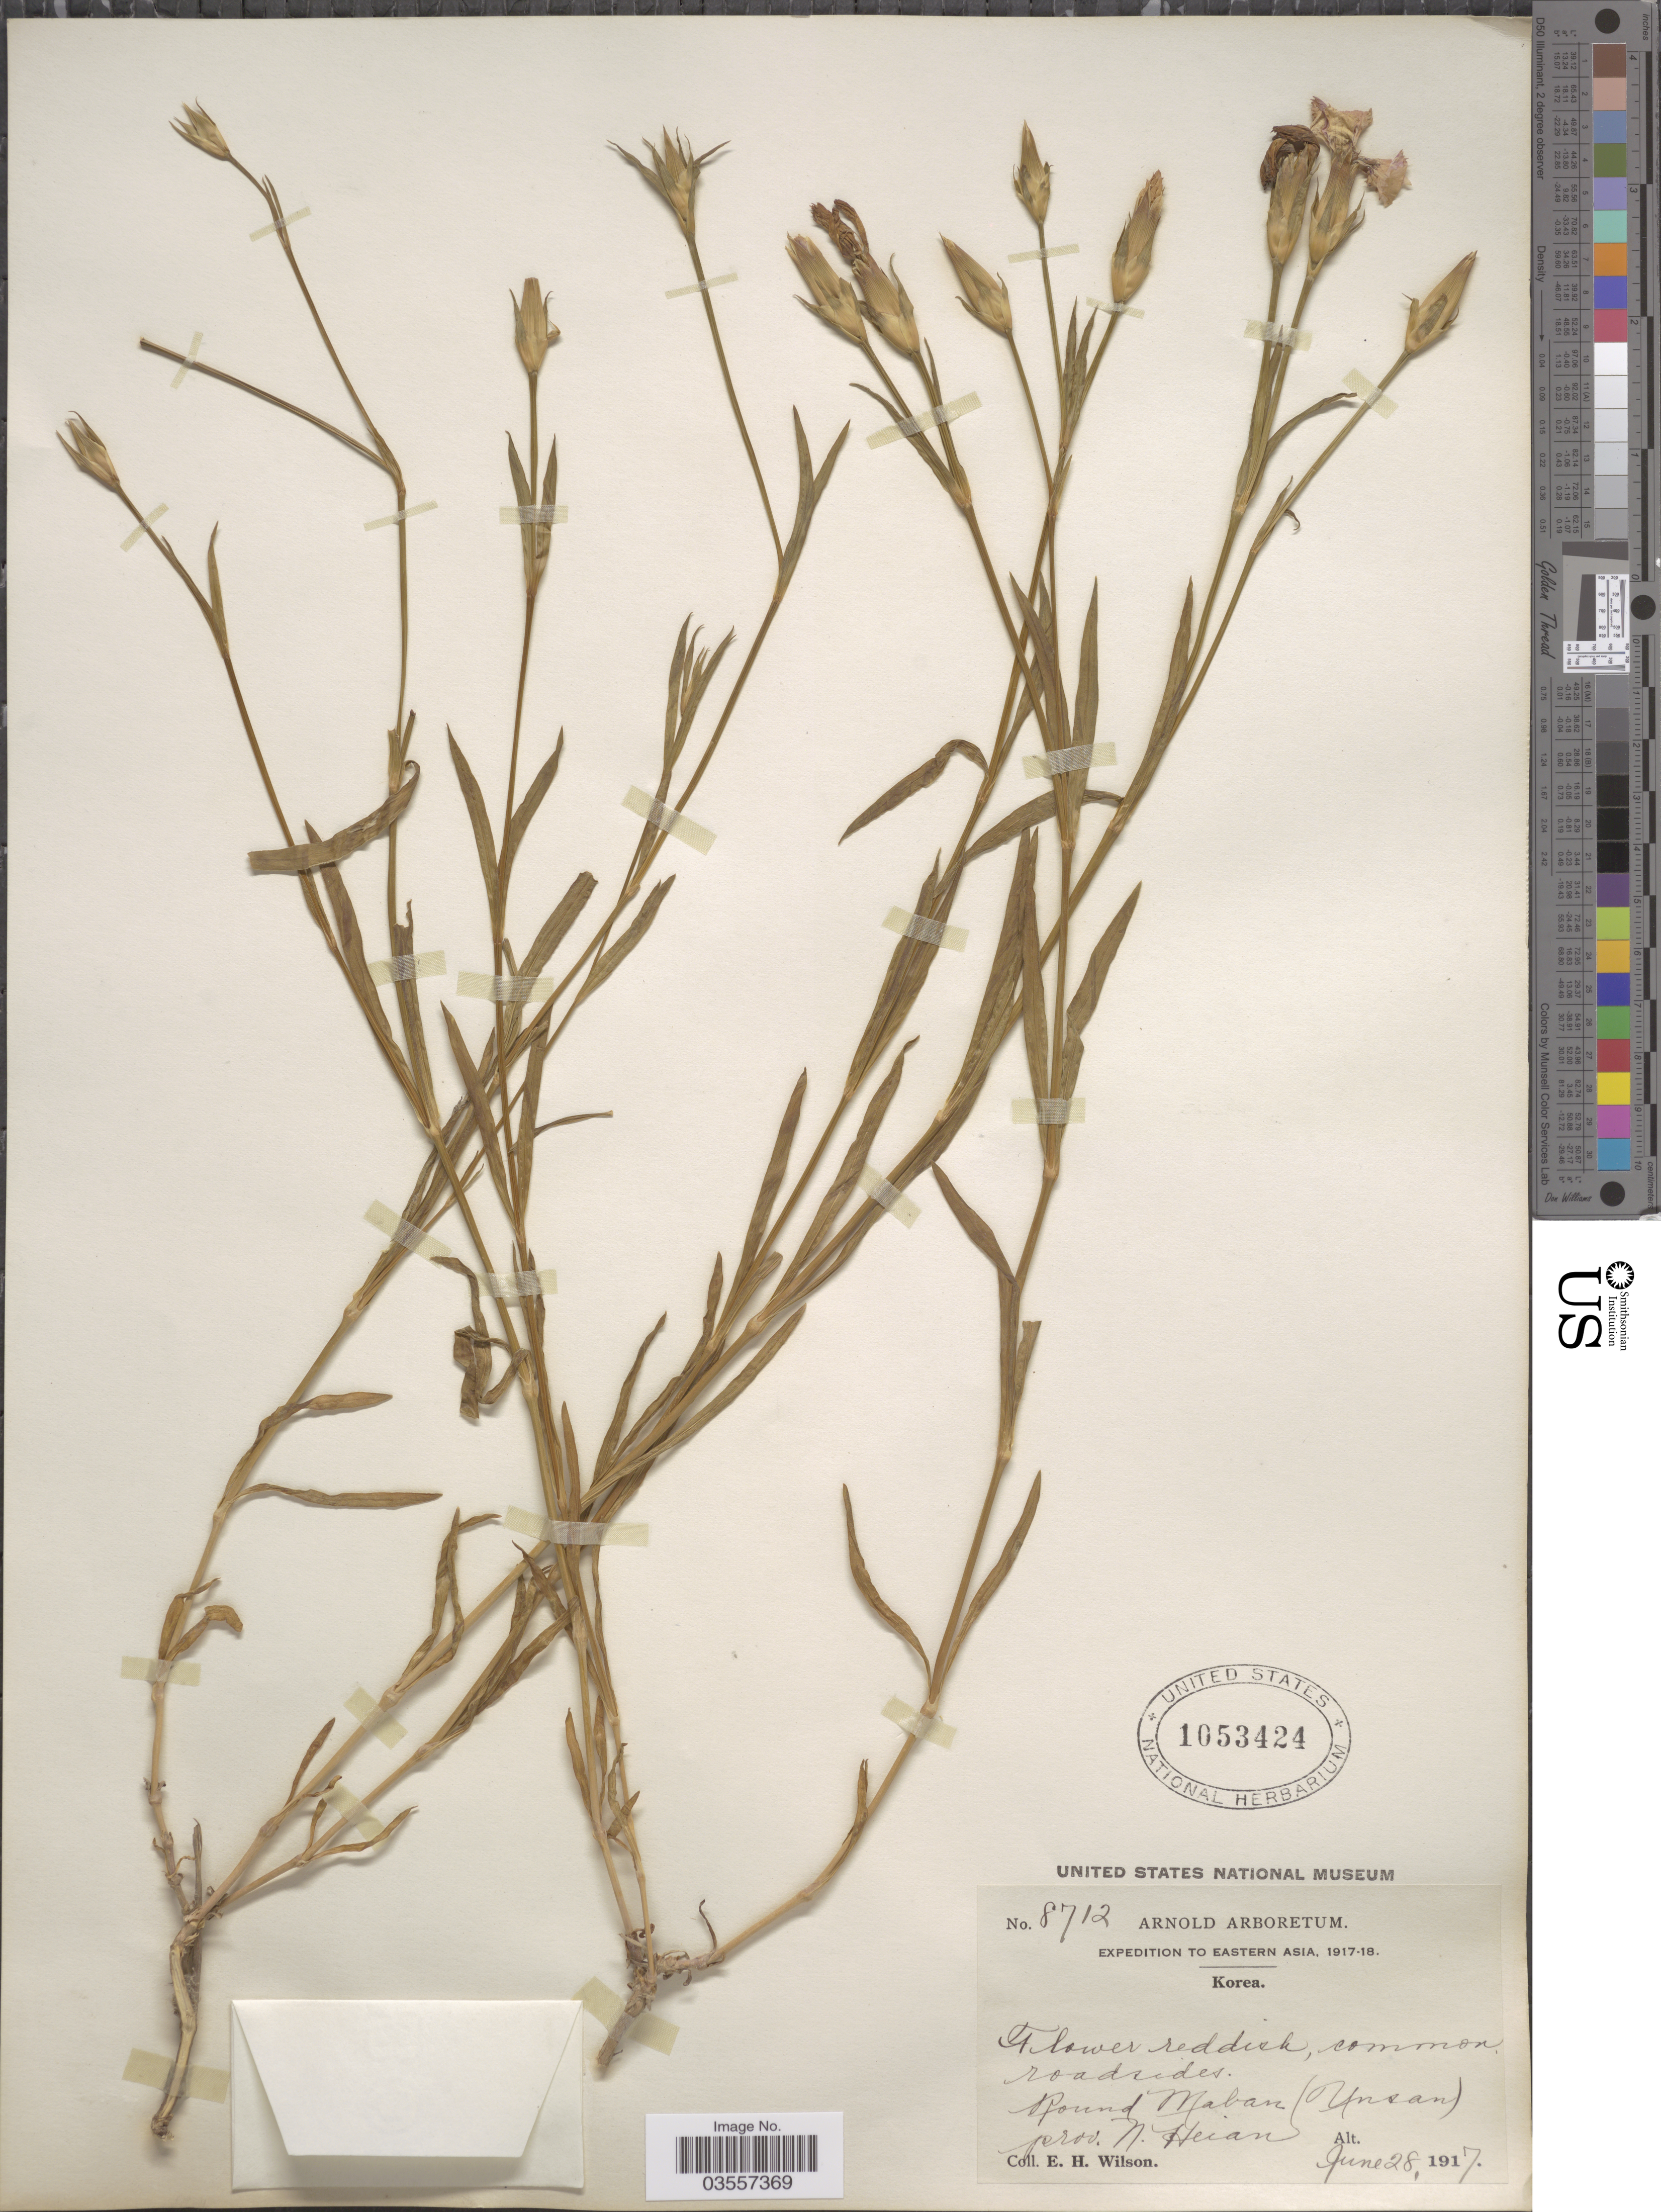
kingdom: Plantae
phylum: Tracheophyta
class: Magnoliopsida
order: Caryophyllales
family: Caryophyllaceae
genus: Dianthus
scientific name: Dianthus sp.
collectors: E. Wilson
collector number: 8712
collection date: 1917-06-28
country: North Korea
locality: Eastern Asia. Round Maban (Unsan) prov. N. Heian.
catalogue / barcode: US 1053424